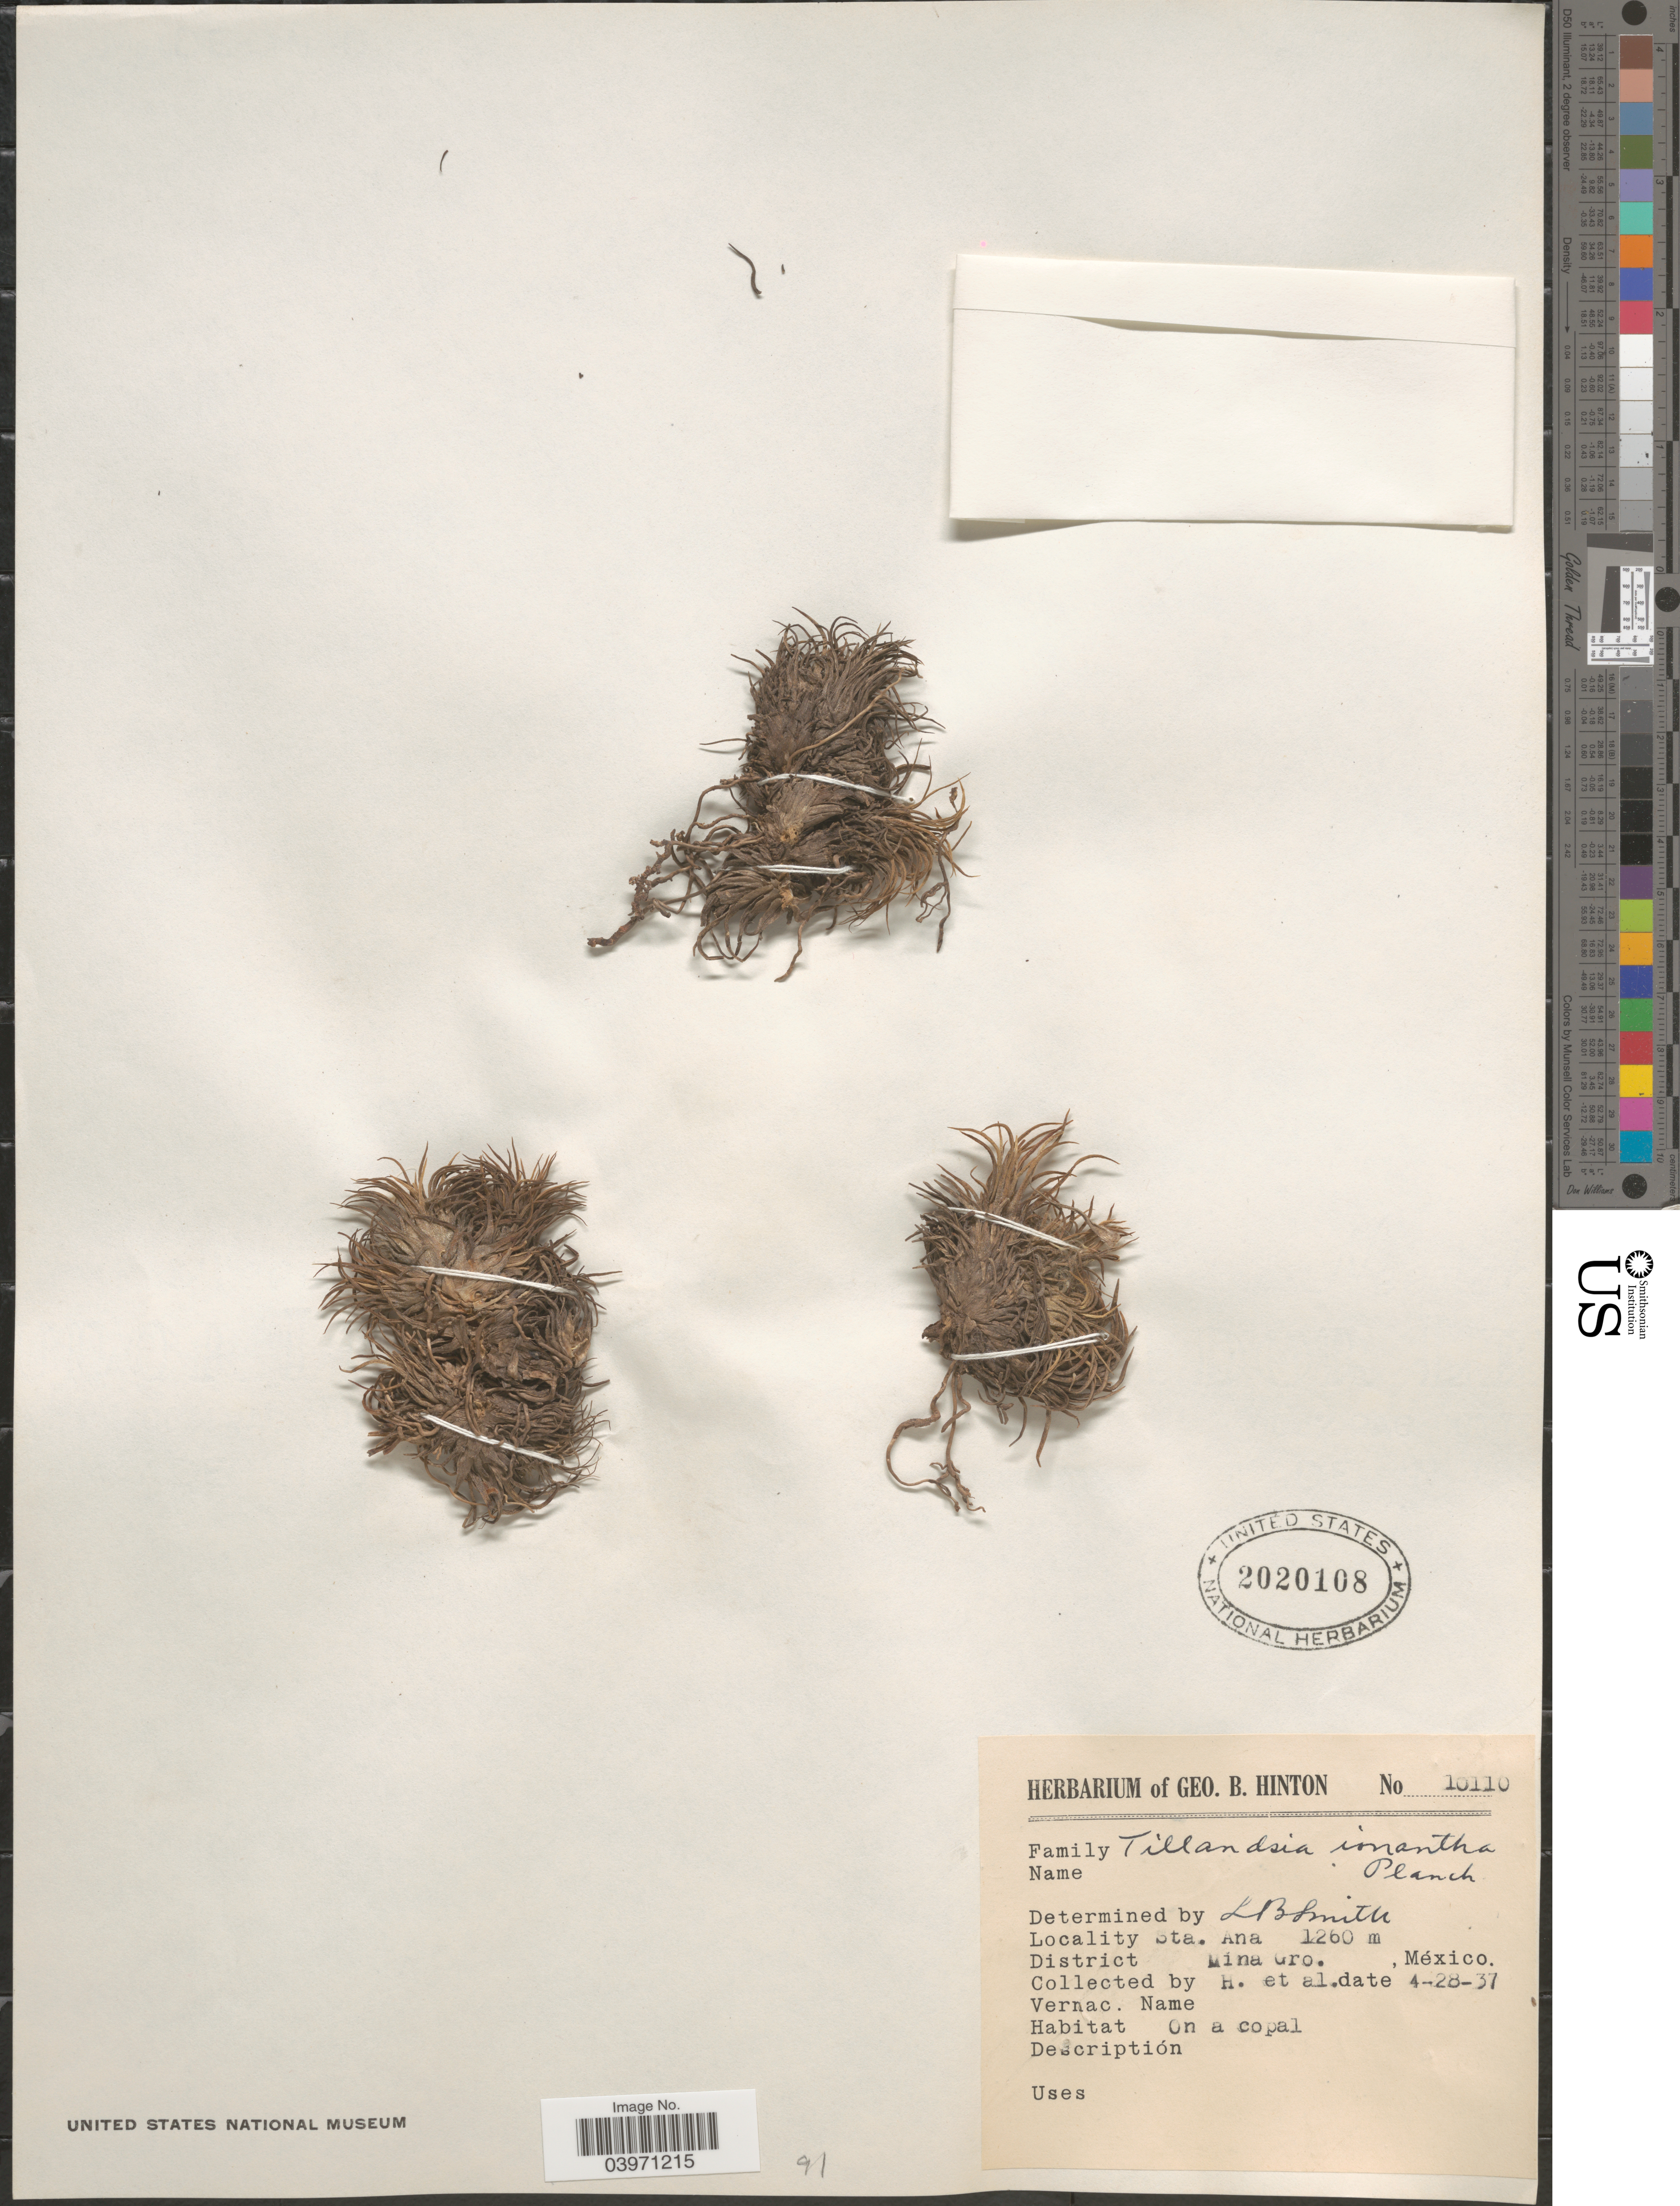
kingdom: Plantae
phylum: Tracheophyta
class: Liliopsida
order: Poales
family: Bromeliaceae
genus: Tillandsia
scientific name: Tillandsia ionantha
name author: Planch.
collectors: G. B. Hinton & et al.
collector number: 10110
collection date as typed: Transcribed d/m/y: 28/4/37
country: Mexico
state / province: Guerrero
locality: Sta. Ana. District Mina.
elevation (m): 1260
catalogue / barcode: US 2020108